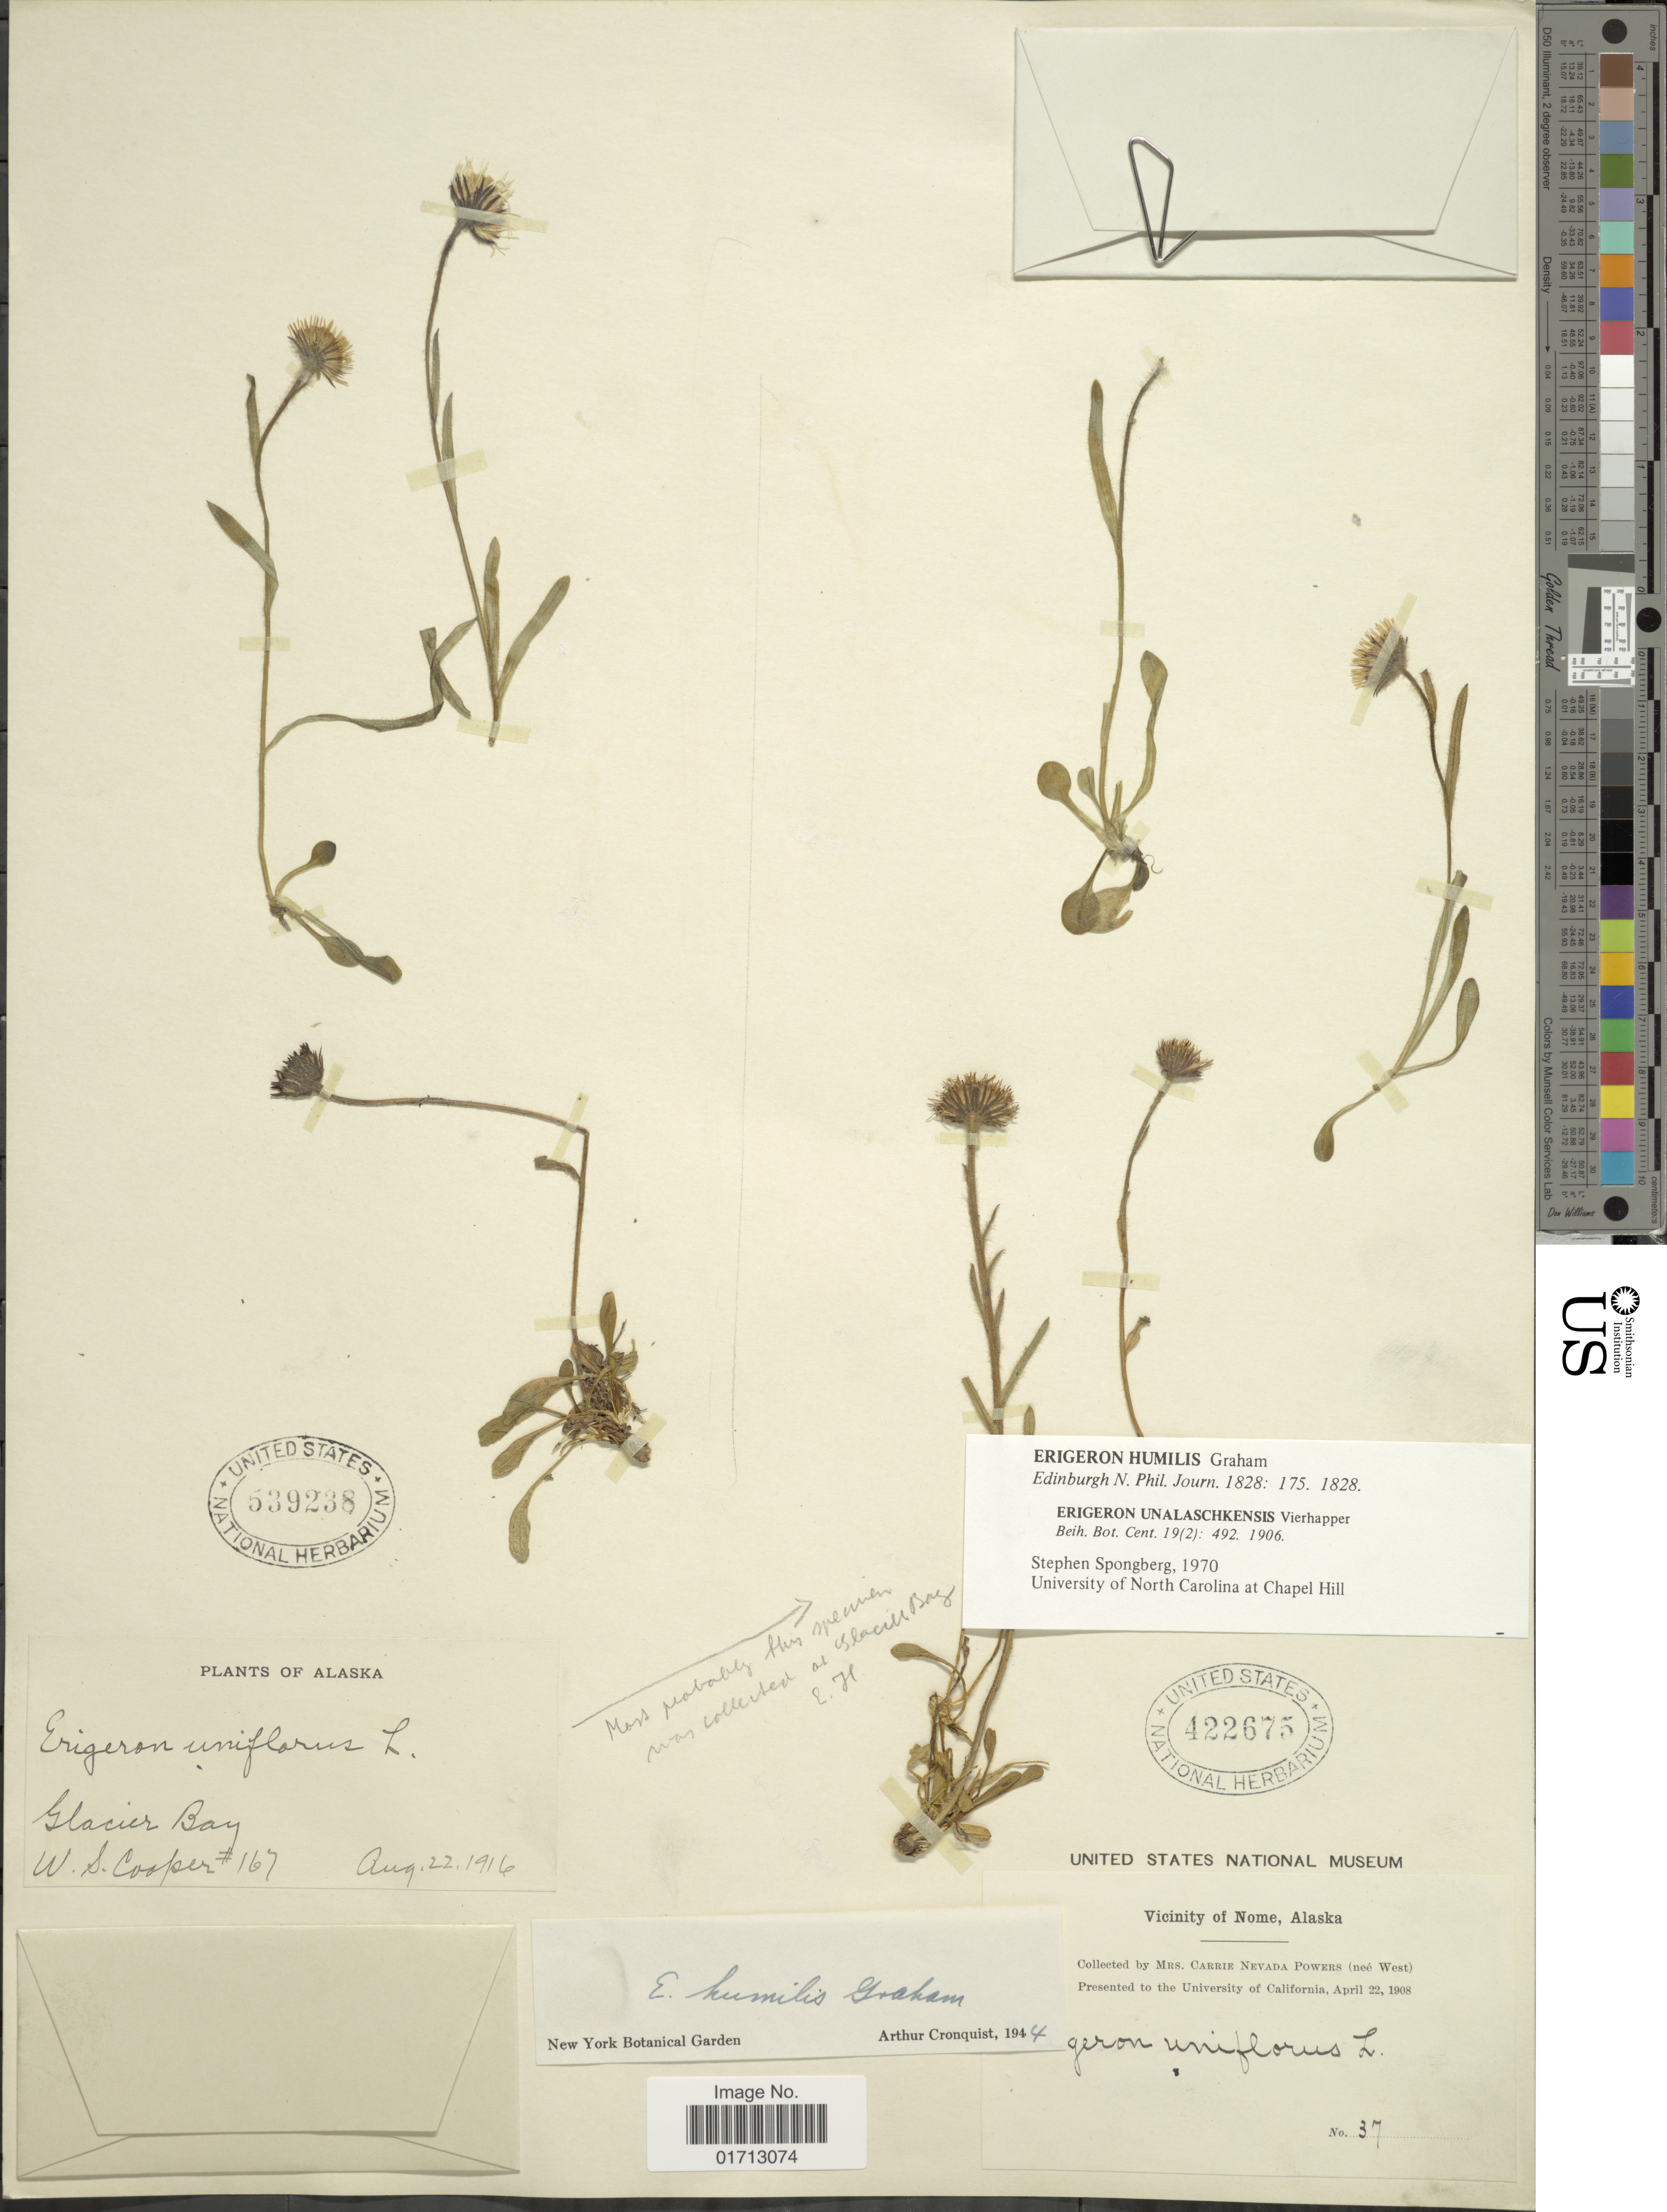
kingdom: Plantae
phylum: Tracheophyta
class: Magnoliopsida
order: Asterales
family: Asteraceae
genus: Erigeron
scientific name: Erigeron humilis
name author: Graham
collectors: C. Powers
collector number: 37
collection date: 1908-04-22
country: United States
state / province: Alaska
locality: Vicinity of Nome.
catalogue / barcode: US 422675-2